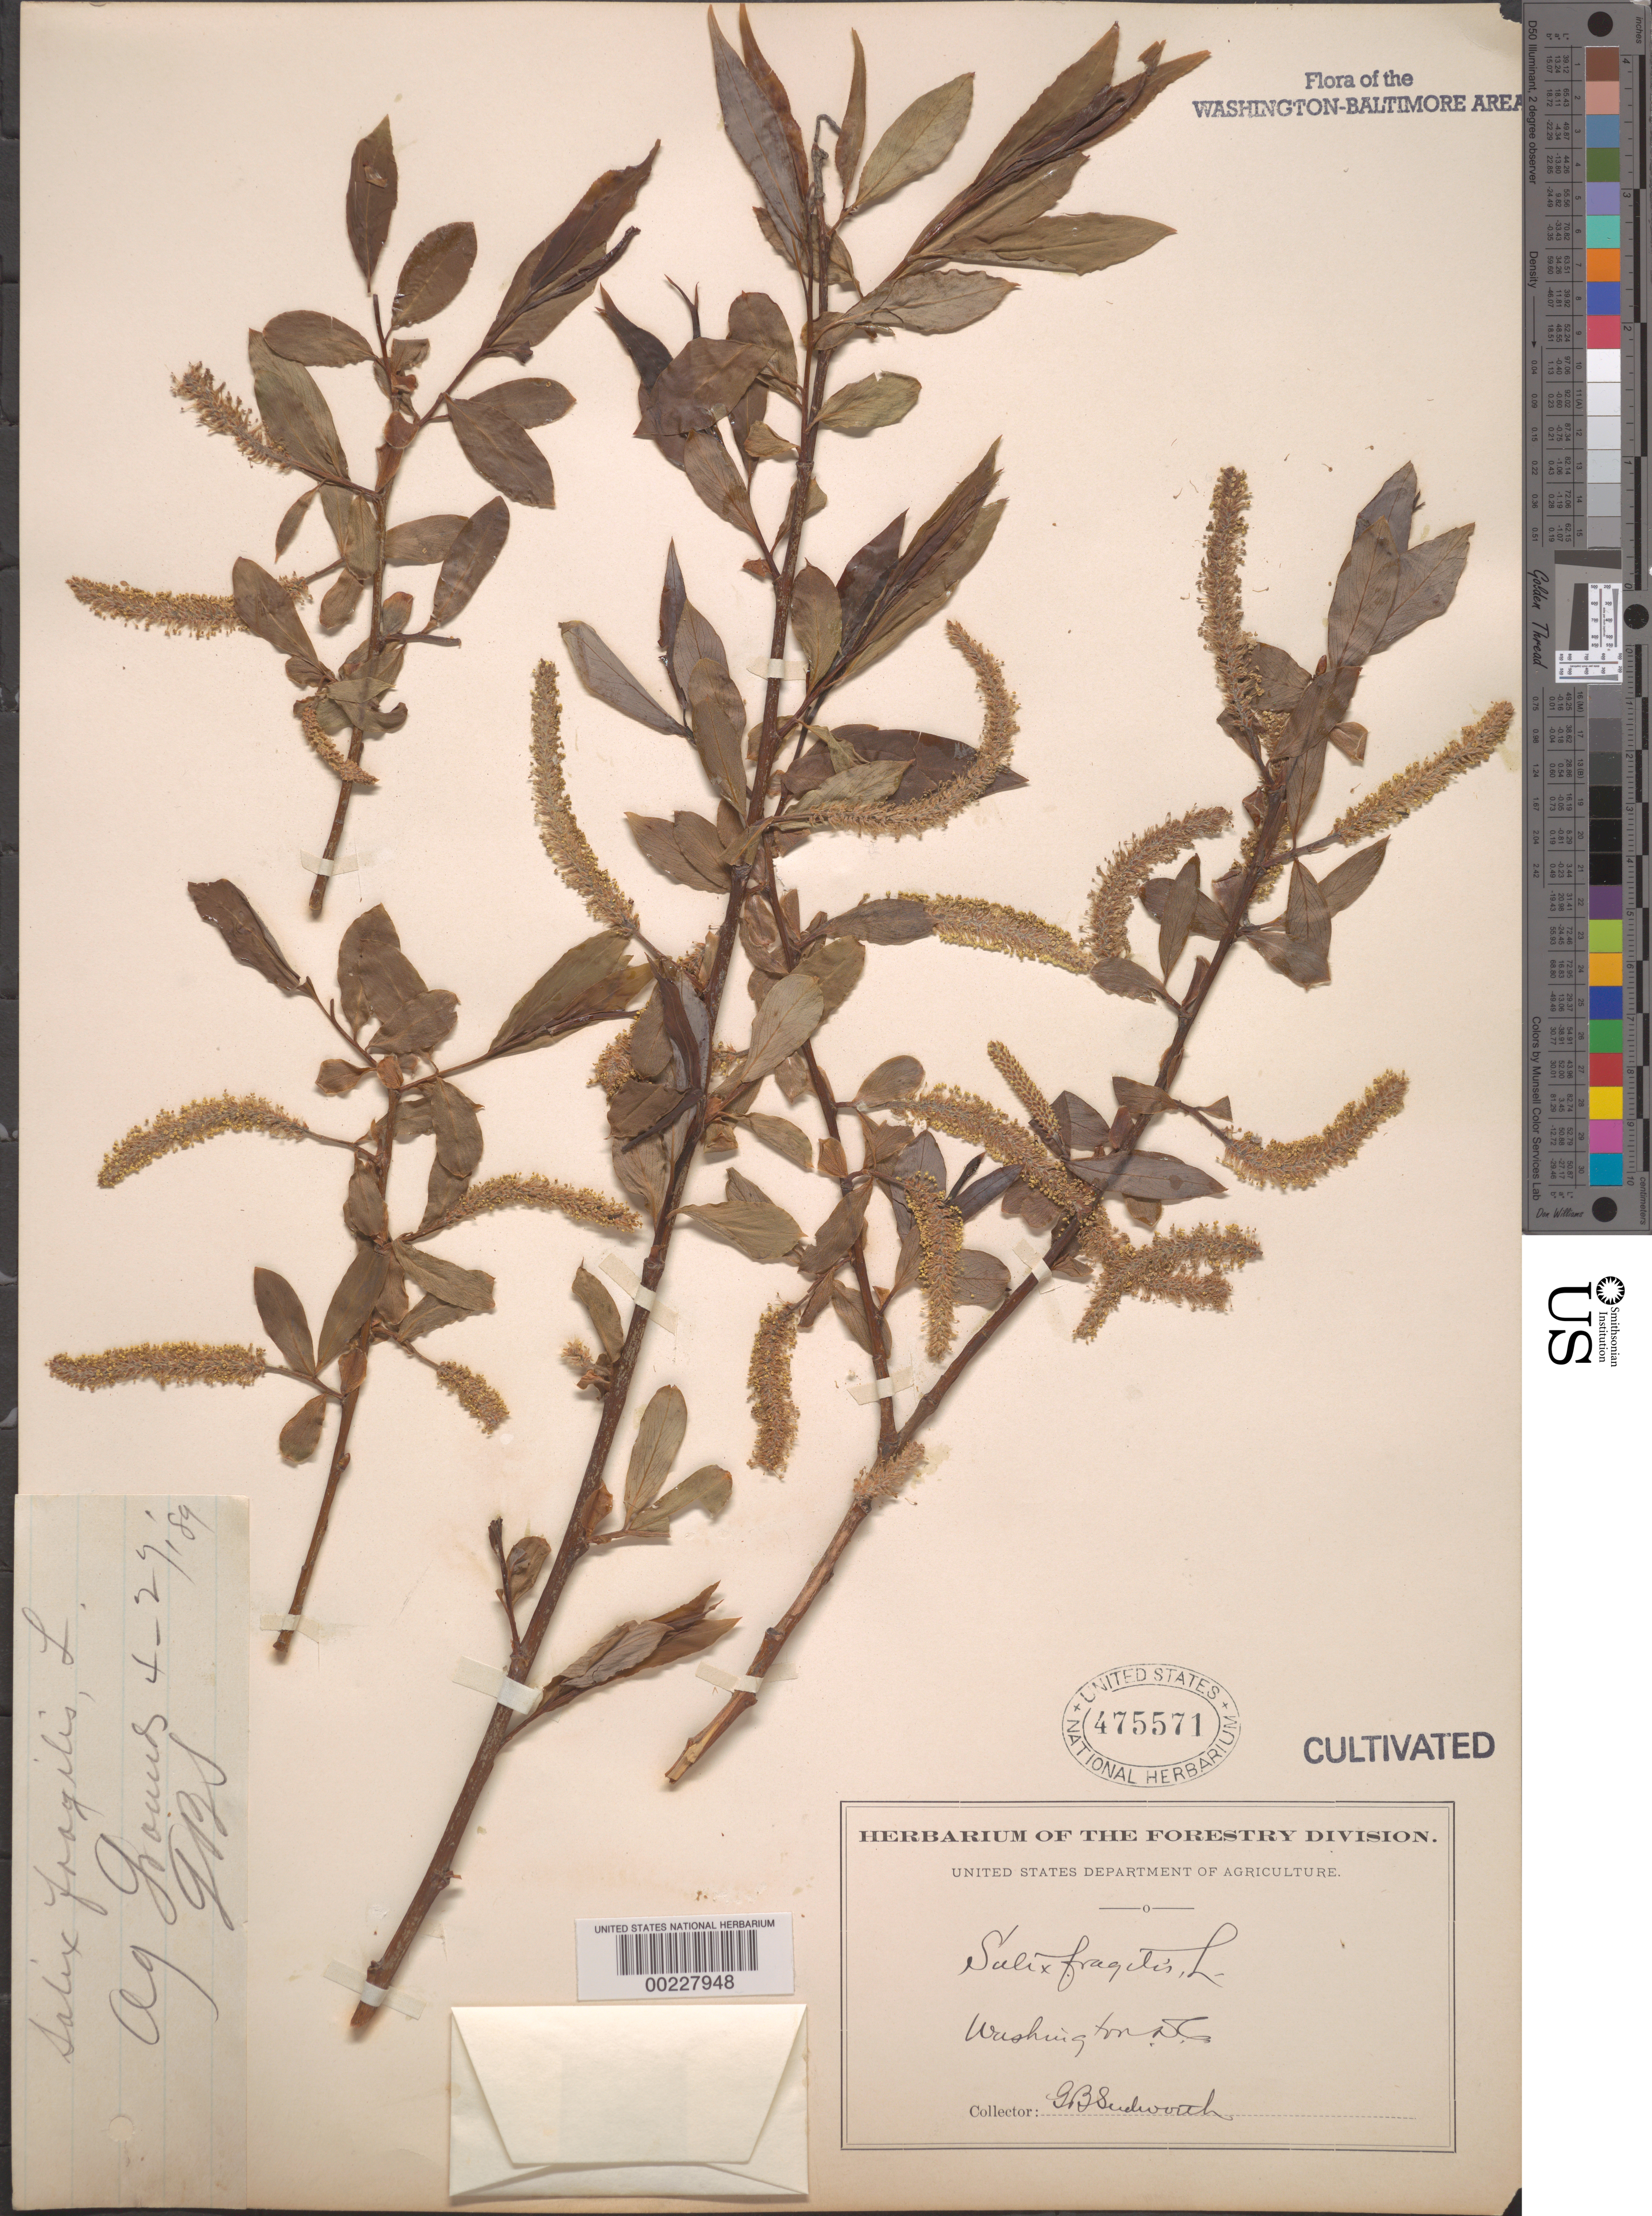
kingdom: Plantae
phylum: Tracheophyta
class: Magnoliopsida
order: Malpighiales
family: Salicaceae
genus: Salix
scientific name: Salix fragilis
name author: L.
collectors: G. B. Sudworth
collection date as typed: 29 Apr 1889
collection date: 1889-04-29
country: United States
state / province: District of Columbia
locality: Agriculture grounds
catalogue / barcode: US 475571